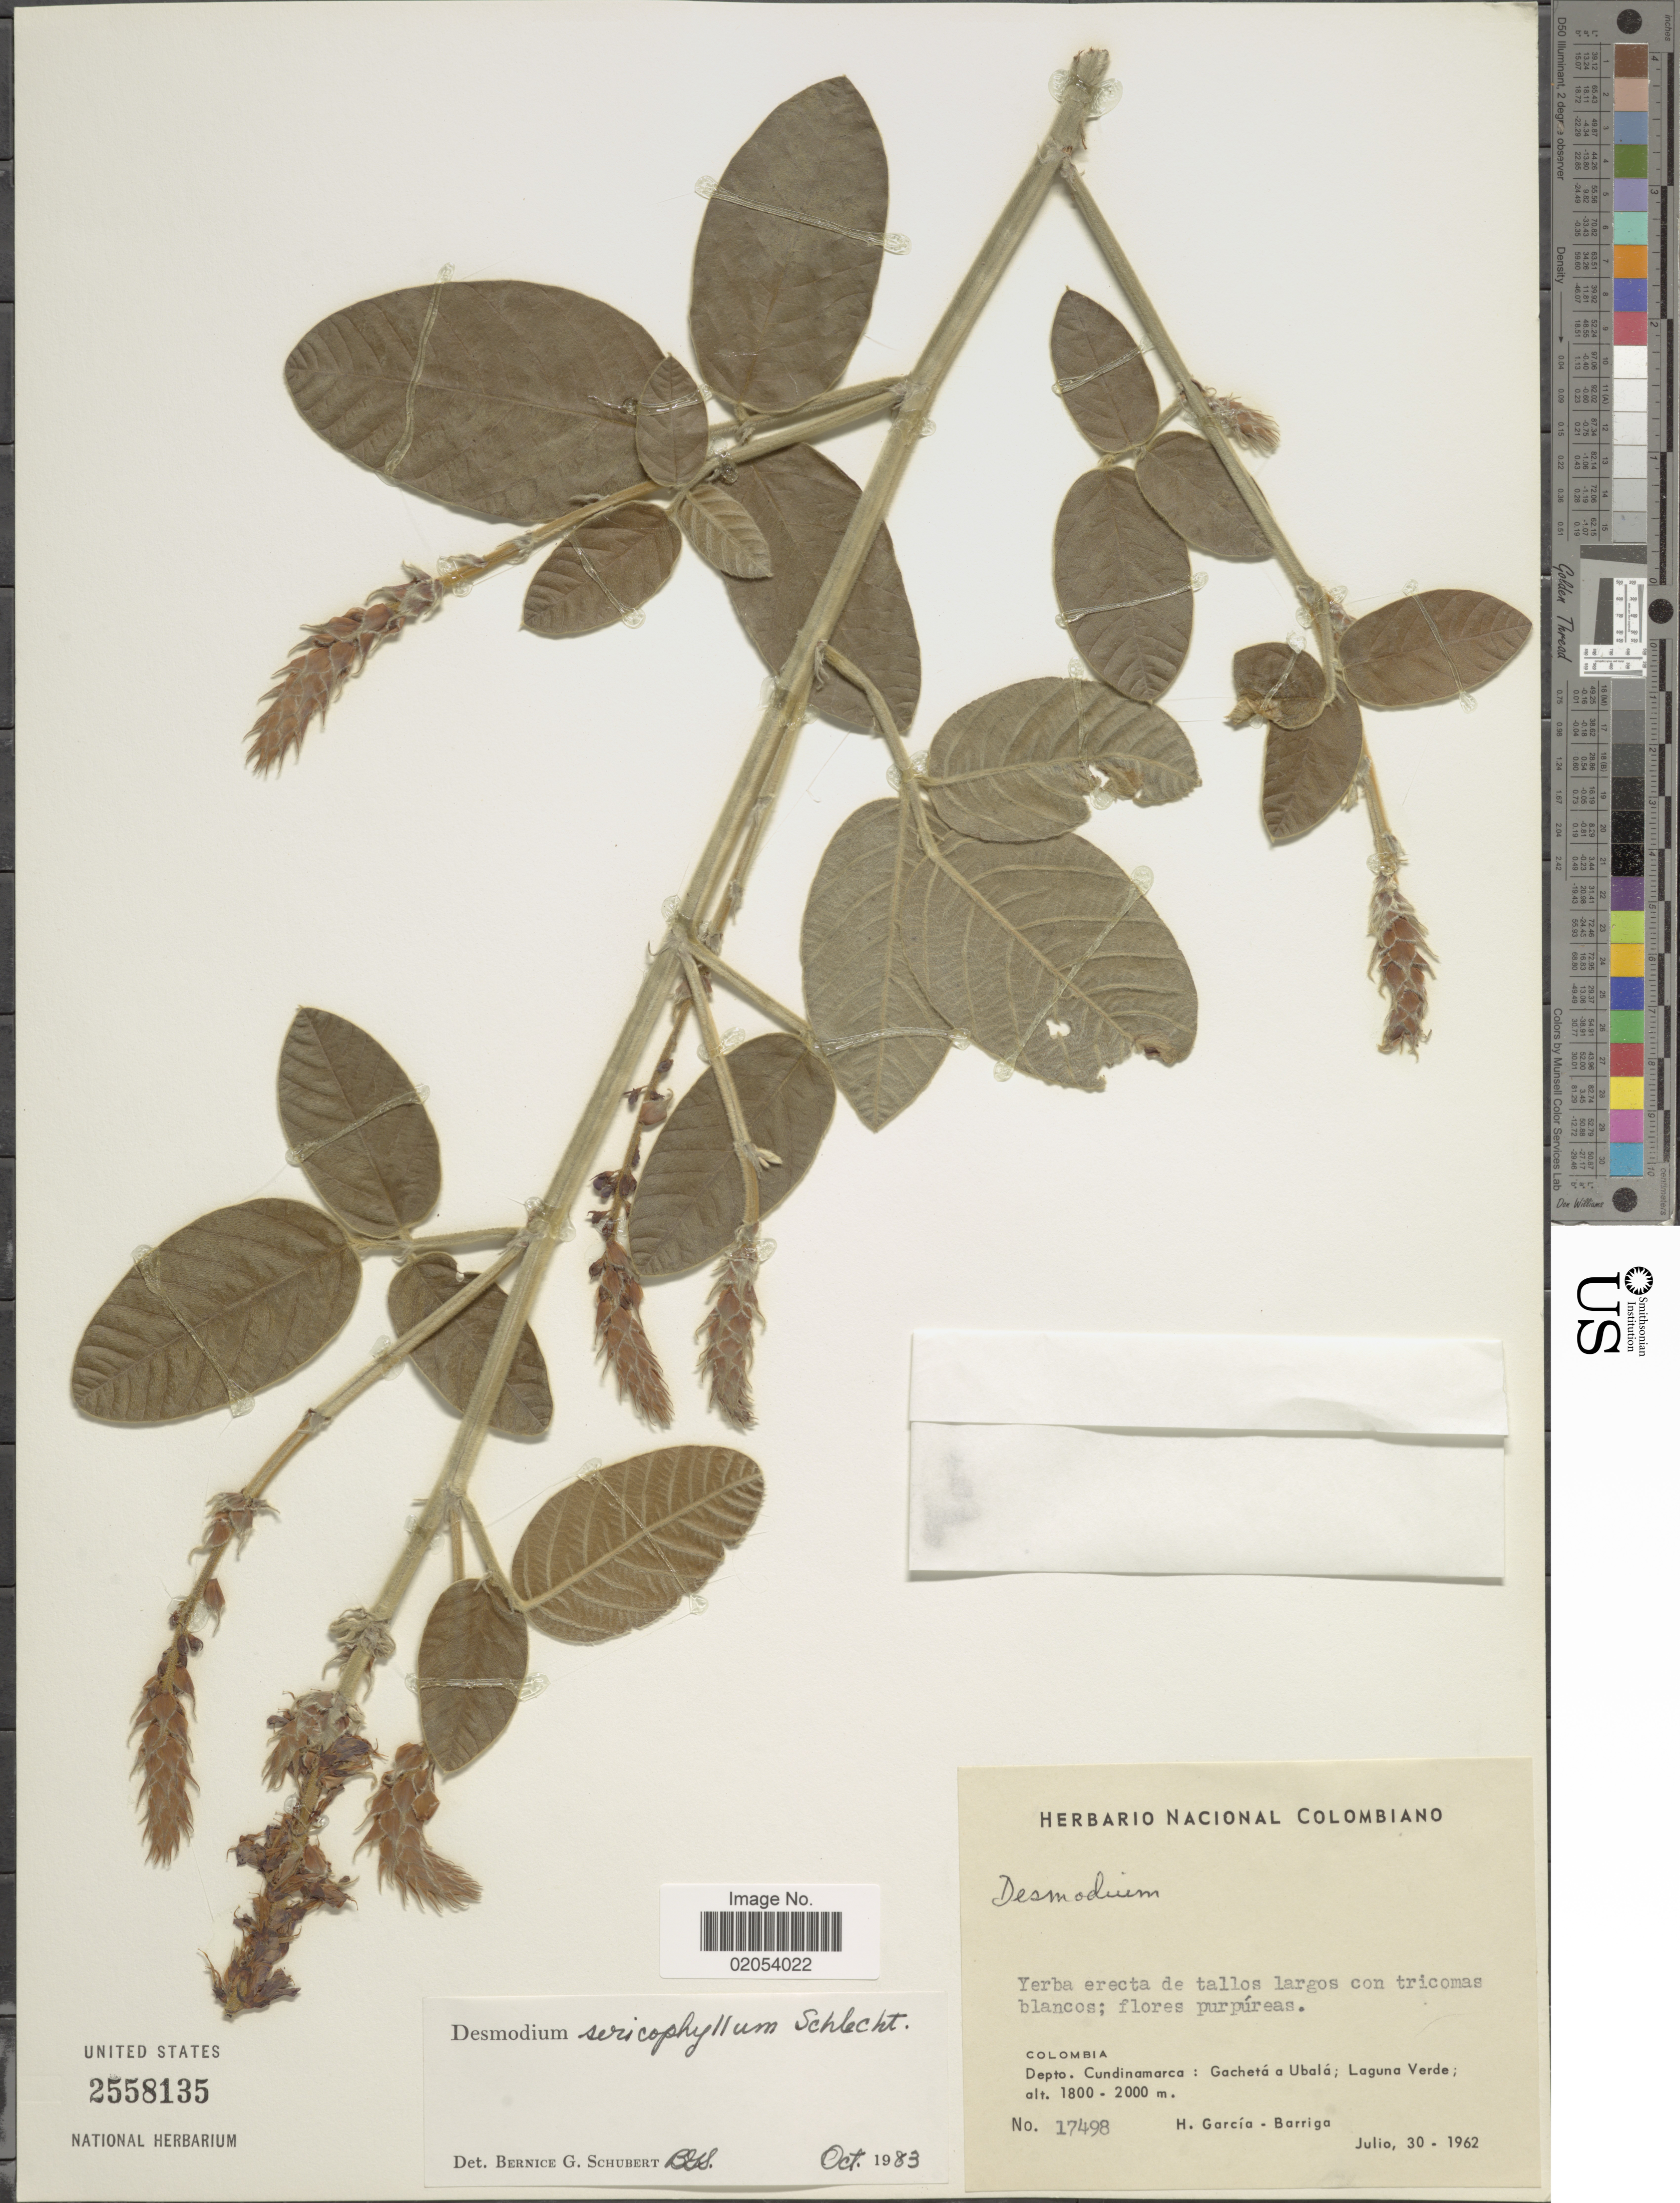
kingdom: Plantae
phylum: Tracheophyta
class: Magnoliopsida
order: Fabales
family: Fabaceae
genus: Desmodium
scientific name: Desmodium sericophyllum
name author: Schltdl.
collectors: H. García Barriga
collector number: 17498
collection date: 1962-07-30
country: Colombia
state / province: Cundinamarca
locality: Gacheta a Ubala; Laguna Verde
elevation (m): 1800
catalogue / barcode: US 2558135